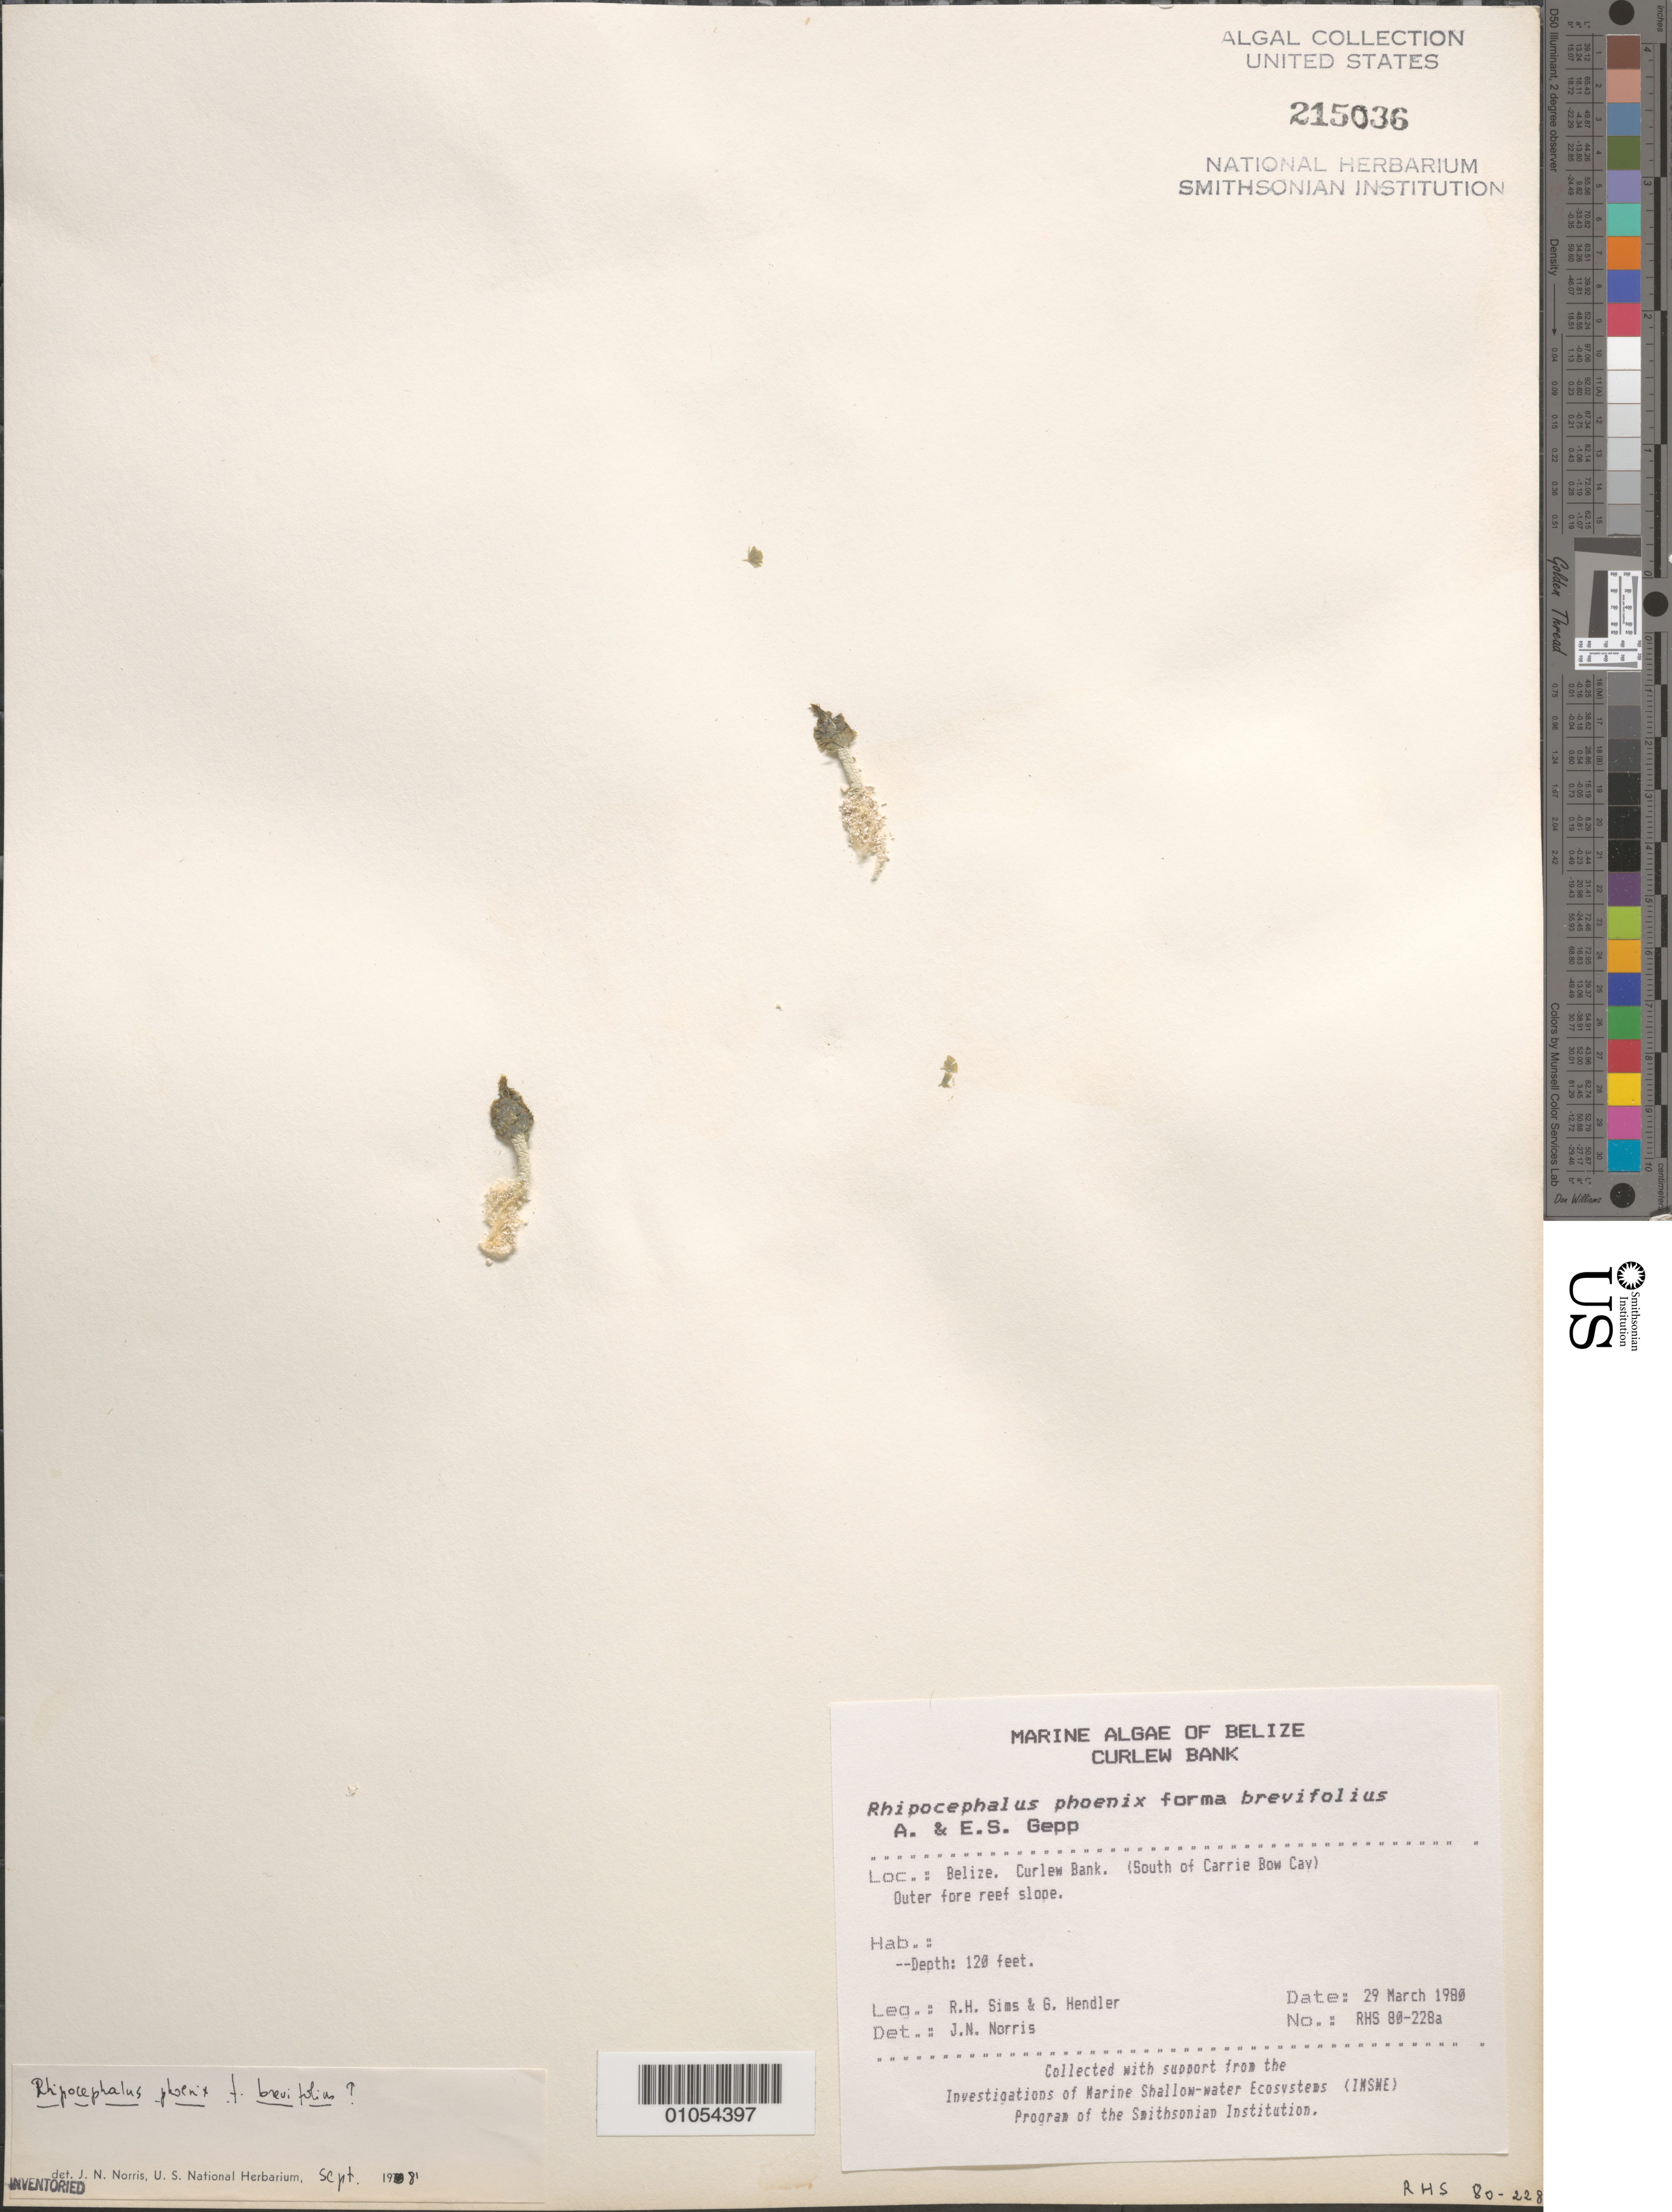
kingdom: Plantae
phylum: Chlorophyta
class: Ulvophyceae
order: Bryopsidales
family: Udoteaceae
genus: Rhipocephalus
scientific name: Rhipocephalus phoenix f. brevifolius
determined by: Norris, James N.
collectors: R. H. Sims & G. Hendler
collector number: RHS 80-228A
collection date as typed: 29 Mar 1980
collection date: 1980-03-29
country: Belize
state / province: Stann Creek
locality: Curlew Bank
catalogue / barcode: US 215036